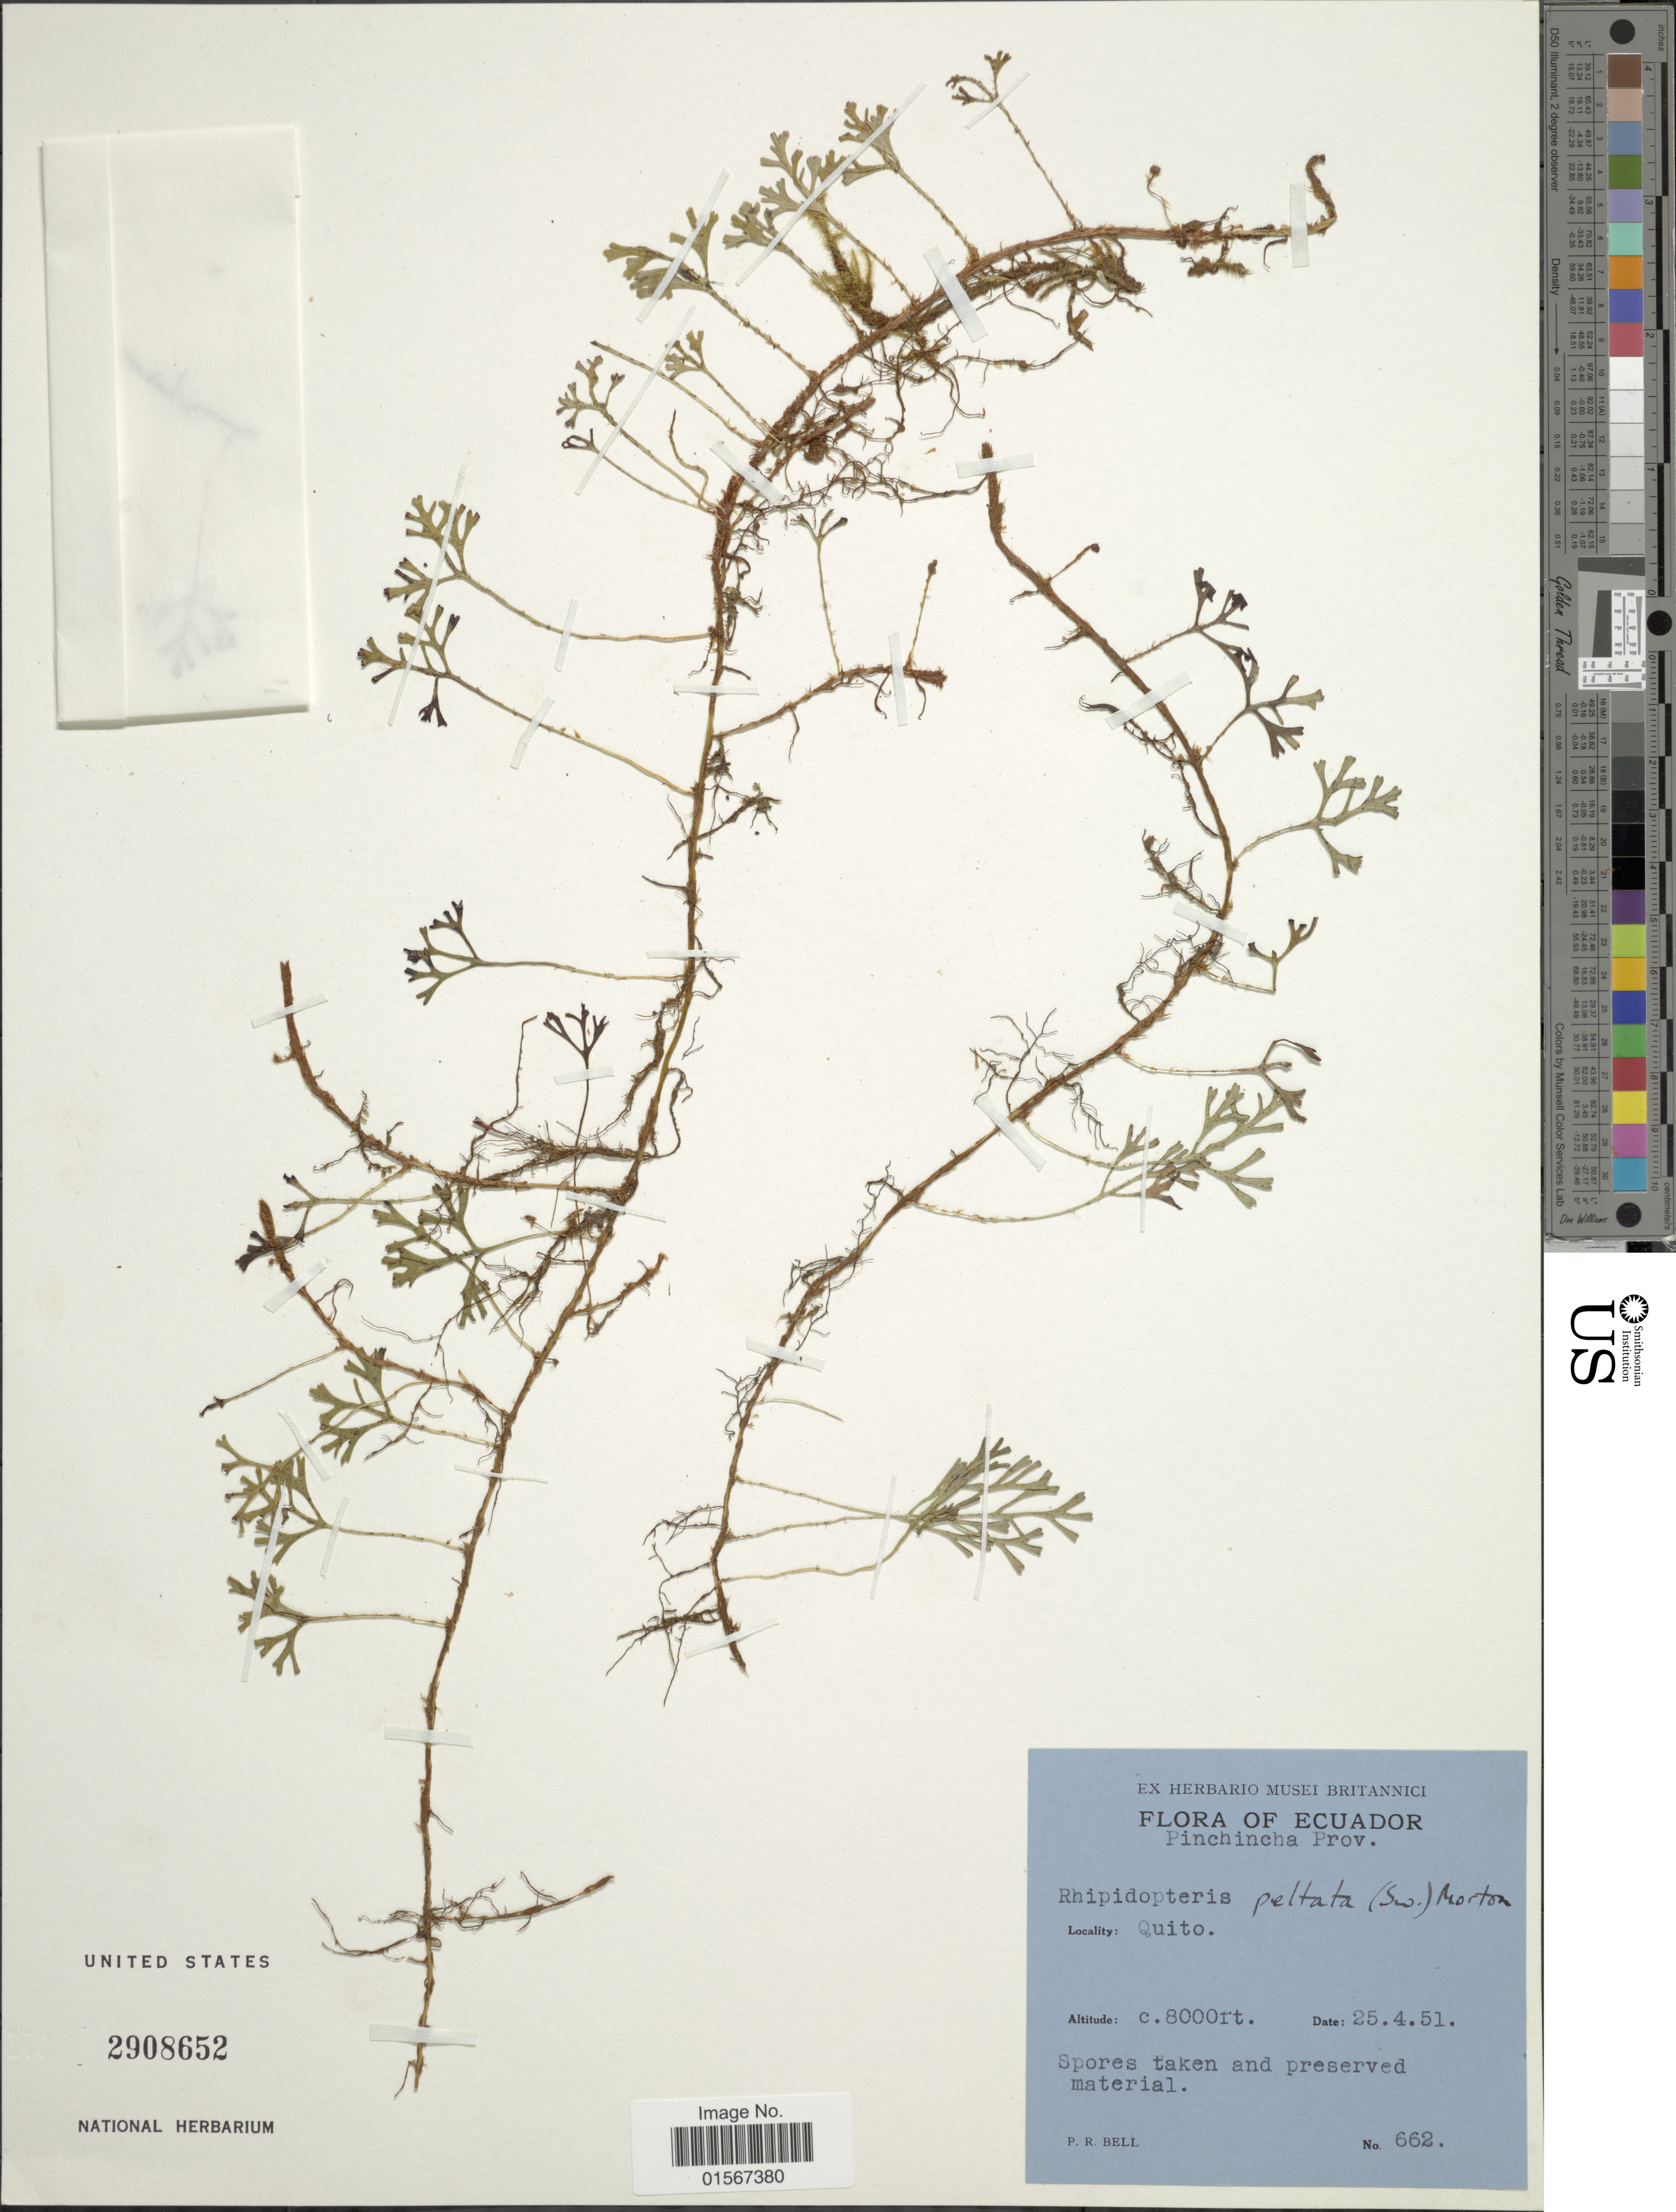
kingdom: Plantae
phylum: Tracheophyta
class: Polypodiopsida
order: Polypodiales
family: Dryopteridaceae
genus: Elaphoglossum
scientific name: Elaphoglossum peltatum f. peltatum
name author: (Sw.) Urb.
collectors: P. R. Bell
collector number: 662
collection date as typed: Transcribed d/m/y: 25/4/51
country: Ecuador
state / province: Pichincha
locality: Ecuador, Pinchincha Prov., Quito.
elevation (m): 2438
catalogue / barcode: US 2908652